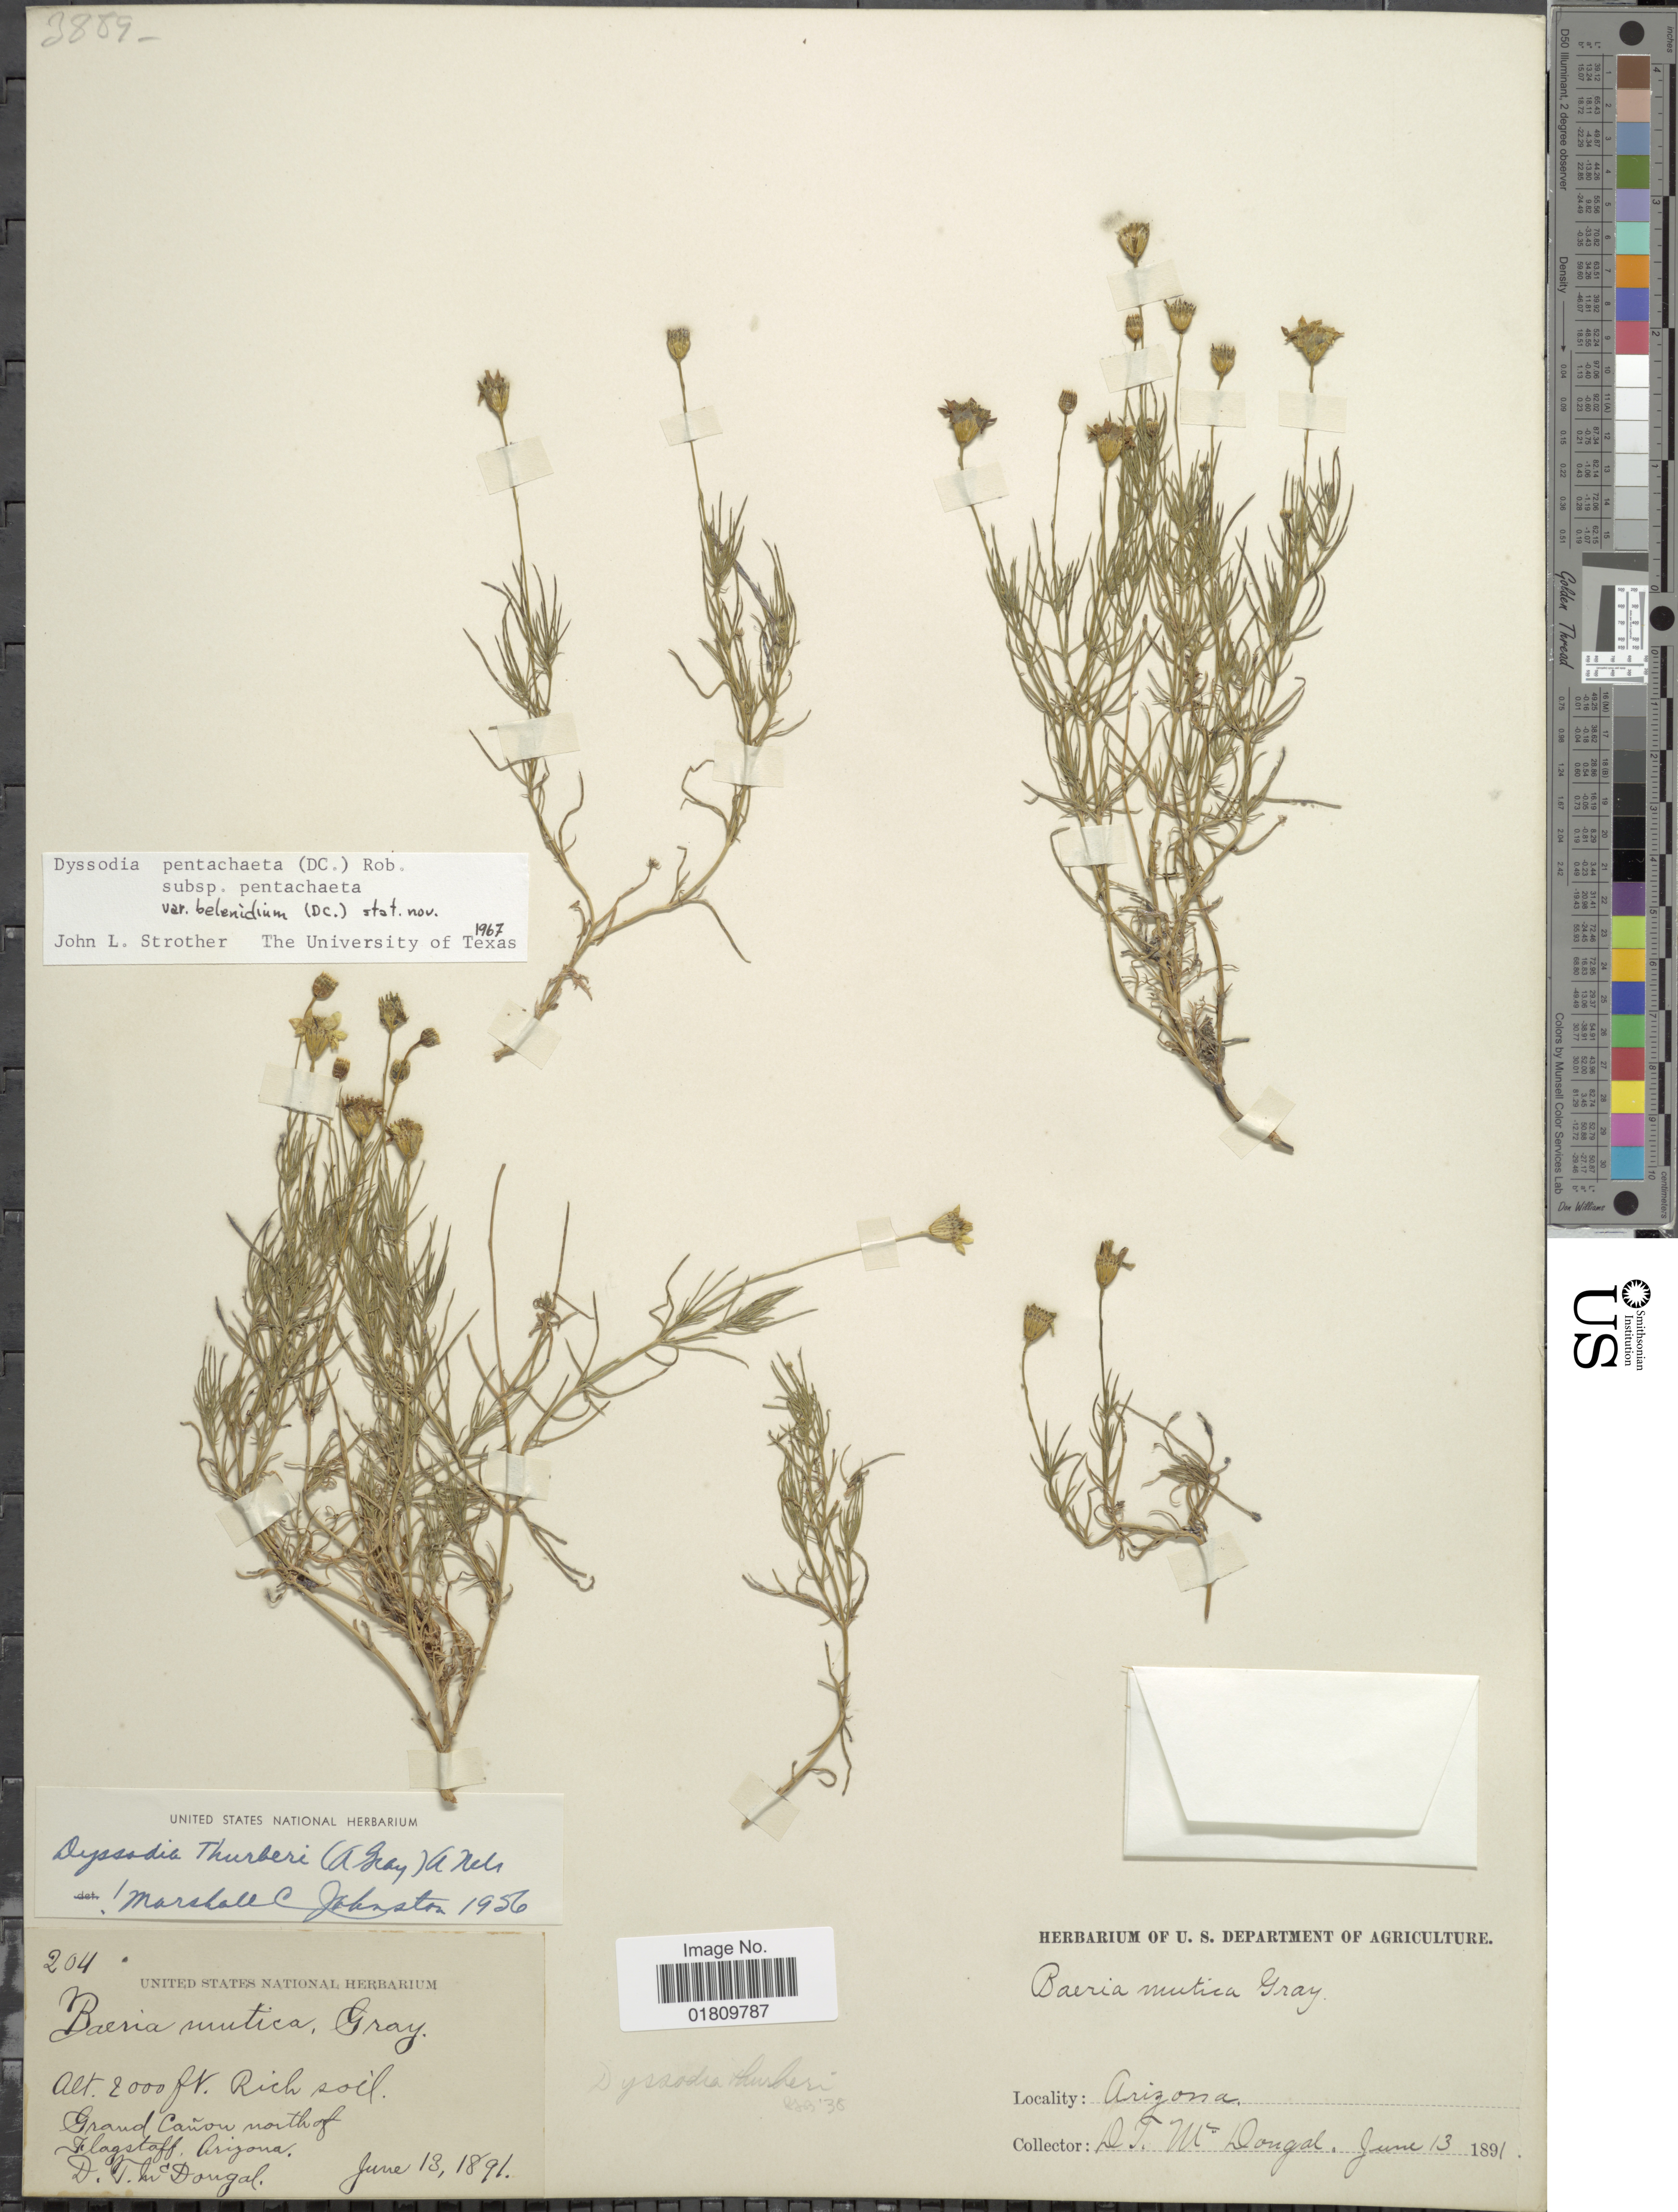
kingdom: Plantae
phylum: Tracheophyta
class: Magnoliopsida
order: Asterales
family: Asteraceae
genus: Thymophylla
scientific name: Thymophylla pentachaeta var. belenidium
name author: (DC.) Strother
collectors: D. Dongal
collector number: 204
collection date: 1891-06-13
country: United States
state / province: Arizona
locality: Grand Cañon north of Flagstaff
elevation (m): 610